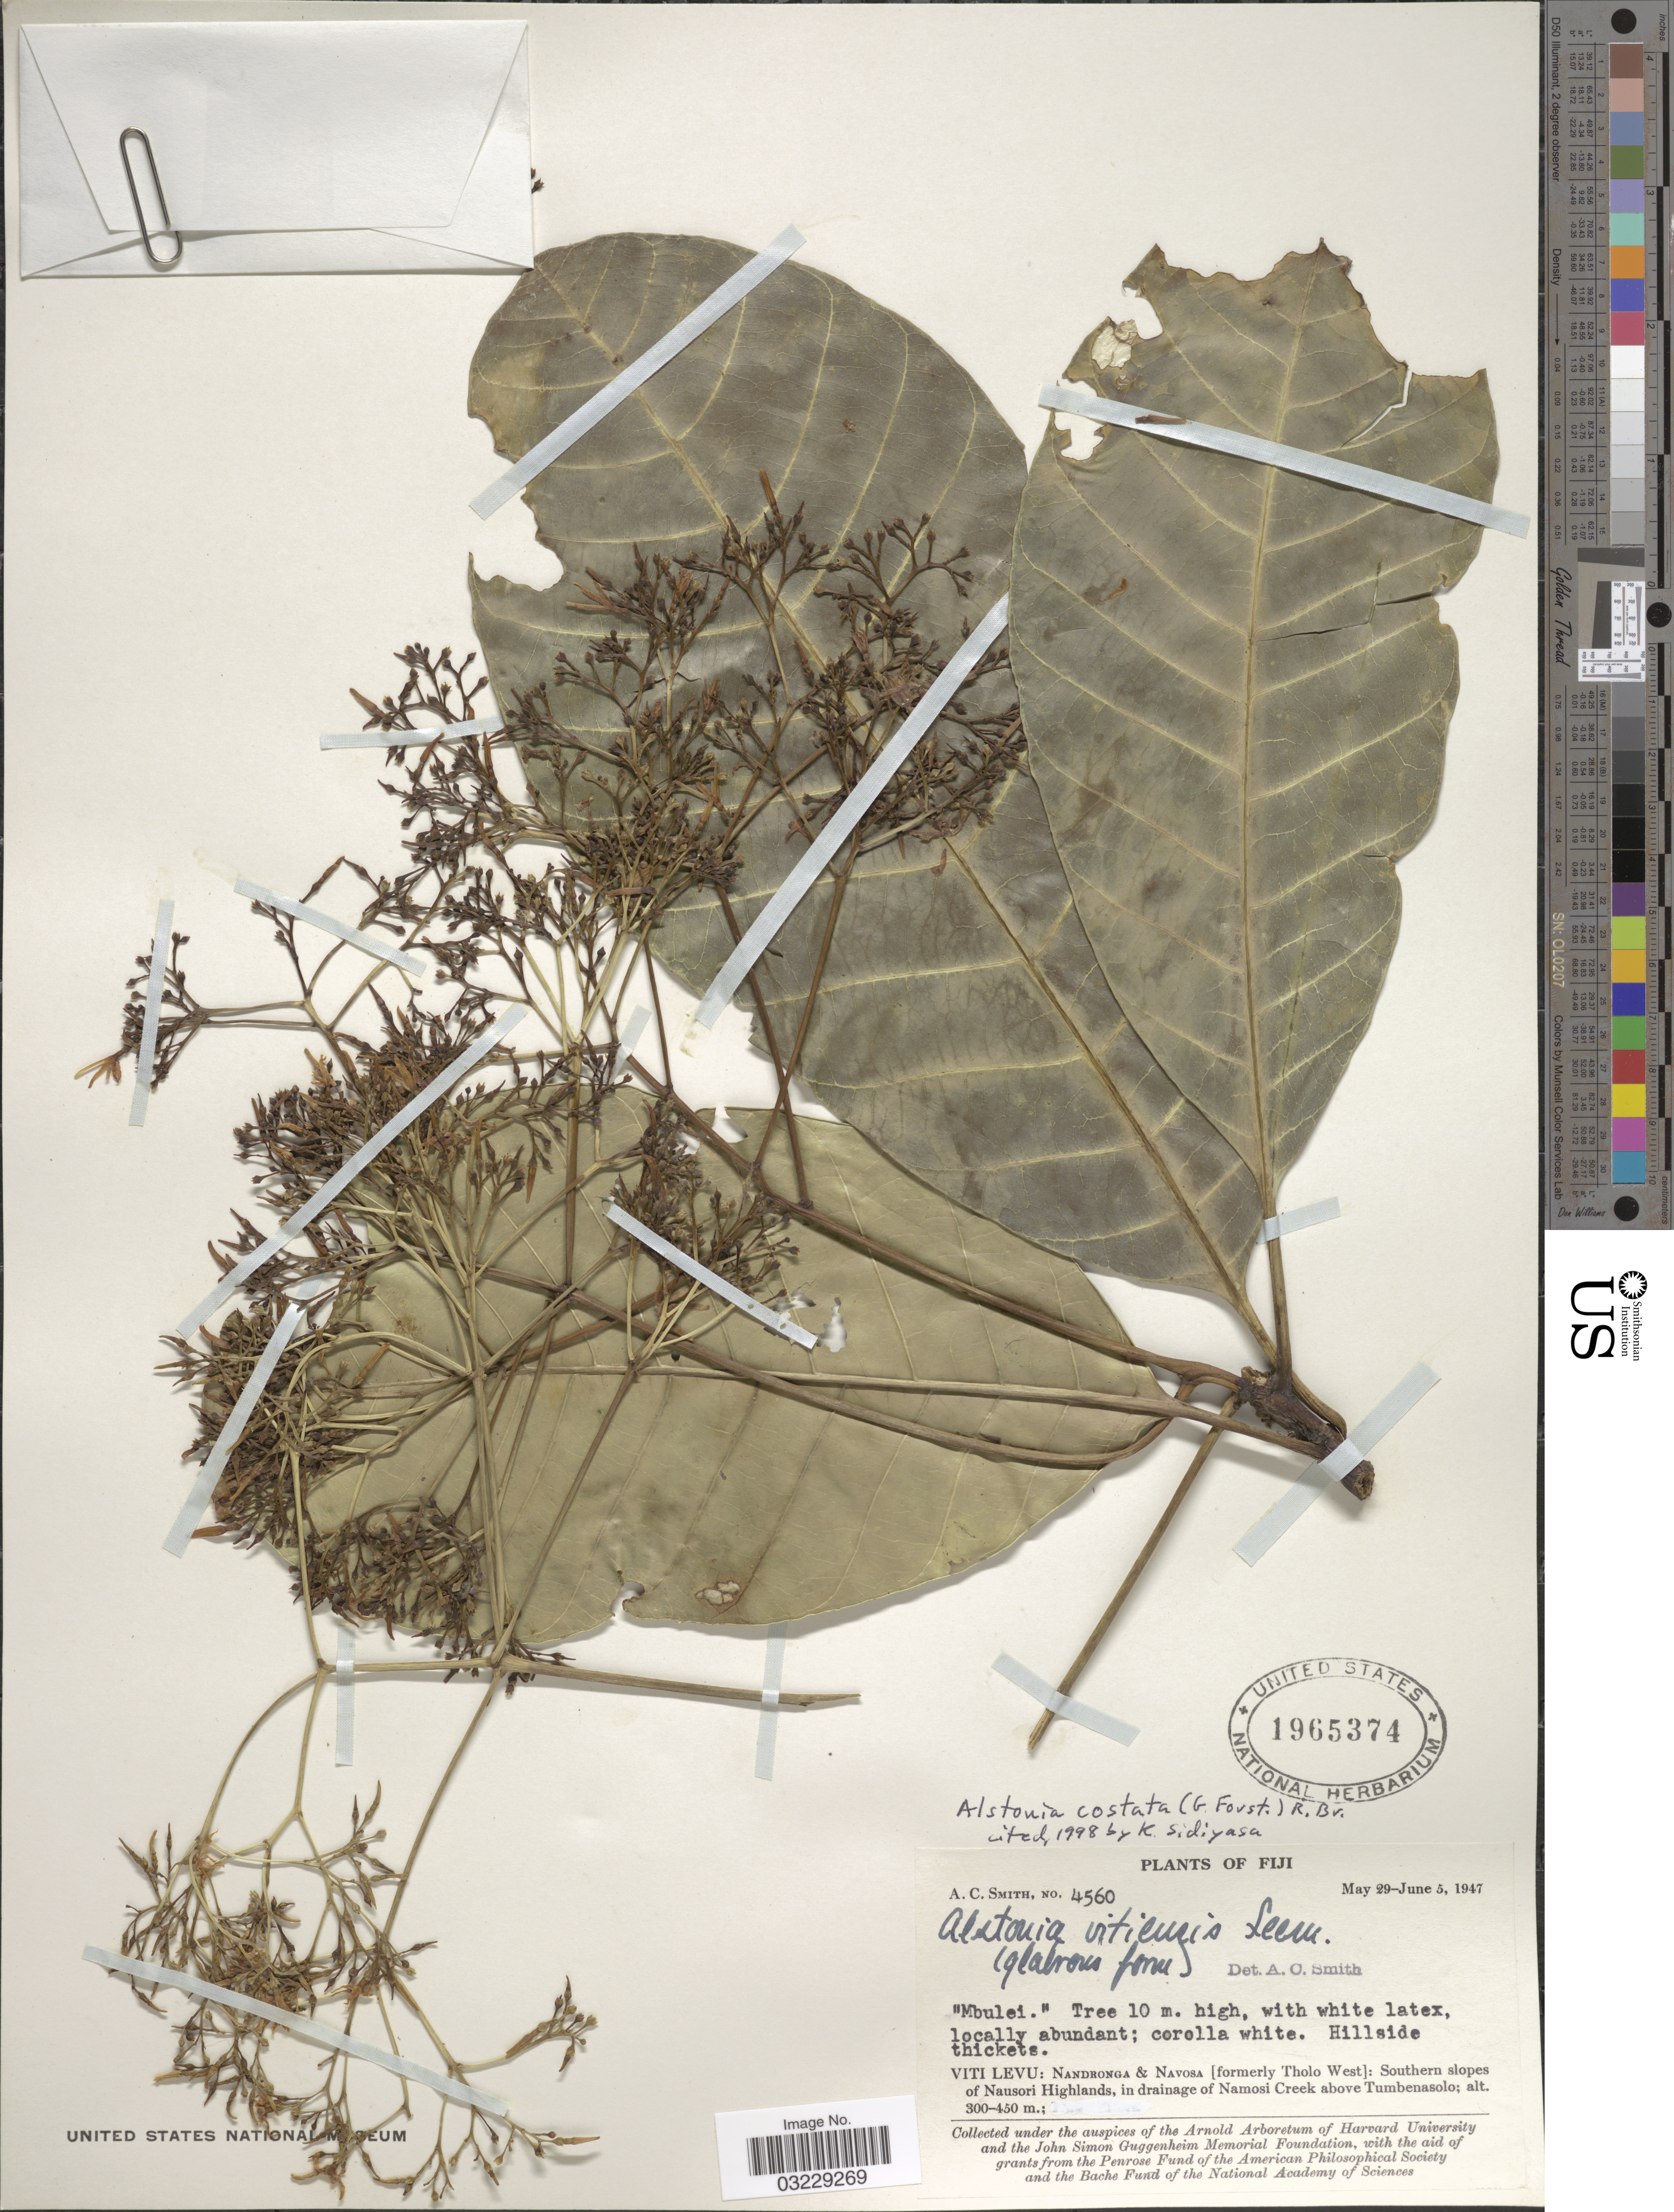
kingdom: Plantae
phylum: Tracheophyta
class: Magnoliopsida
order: Gentianales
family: Apocynaceae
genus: Alstonia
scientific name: Alstonia costata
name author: (G. Forst.) R. Br.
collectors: A. C. Smith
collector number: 4560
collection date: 1947-05-29/1947-06-05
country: Fiji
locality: Viti Levu: Nandronga & Navosa [formerly Tholo West]: Southern slopes of Nausori Highlands, in drainage of Namosi Creek above Tumbenasolo.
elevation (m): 300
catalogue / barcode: US 1965374